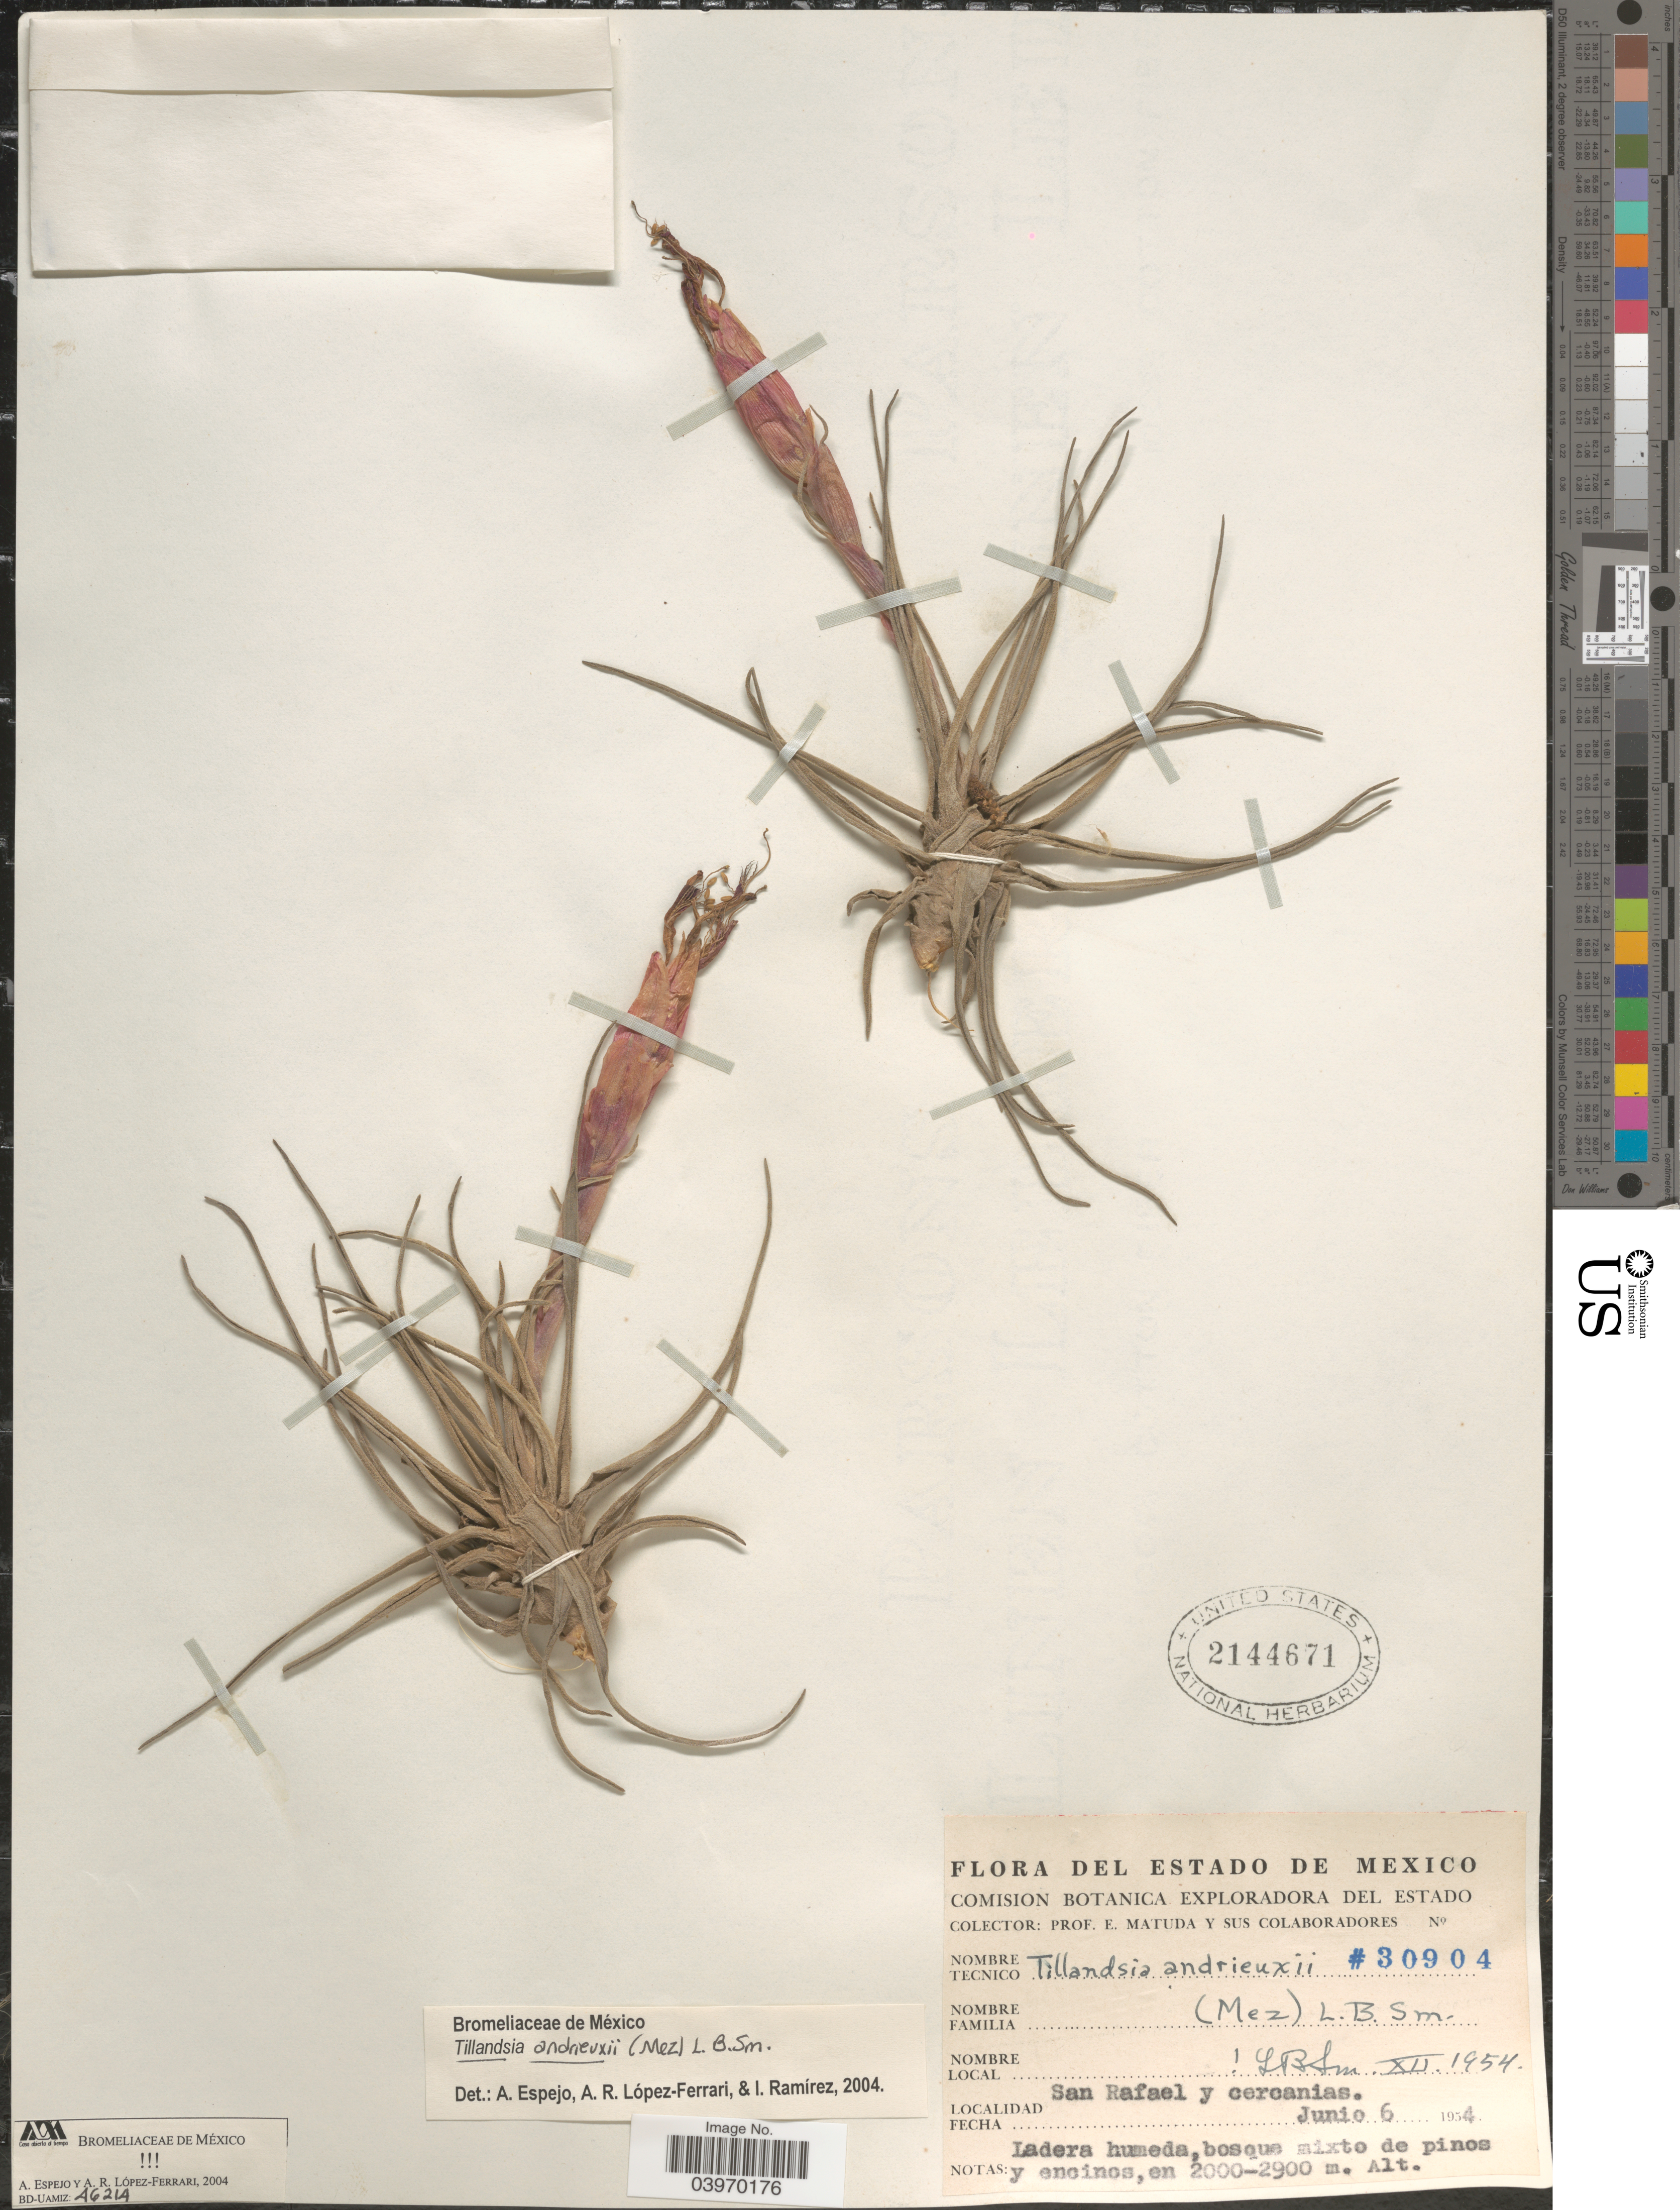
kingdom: Plantae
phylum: Tracheophyta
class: Liliopsida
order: Poales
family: Bromeliaceae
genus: Tillandsia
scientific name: Tillandsia andrieuxii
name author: (Mez) L.B. Sm.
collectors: E. Matuda & Sus Colaboradores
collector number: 30904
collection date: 1954-06-06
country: Mexico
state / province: México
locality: San Rafael y cercanias.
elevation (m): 2000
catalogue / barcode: US 2144671